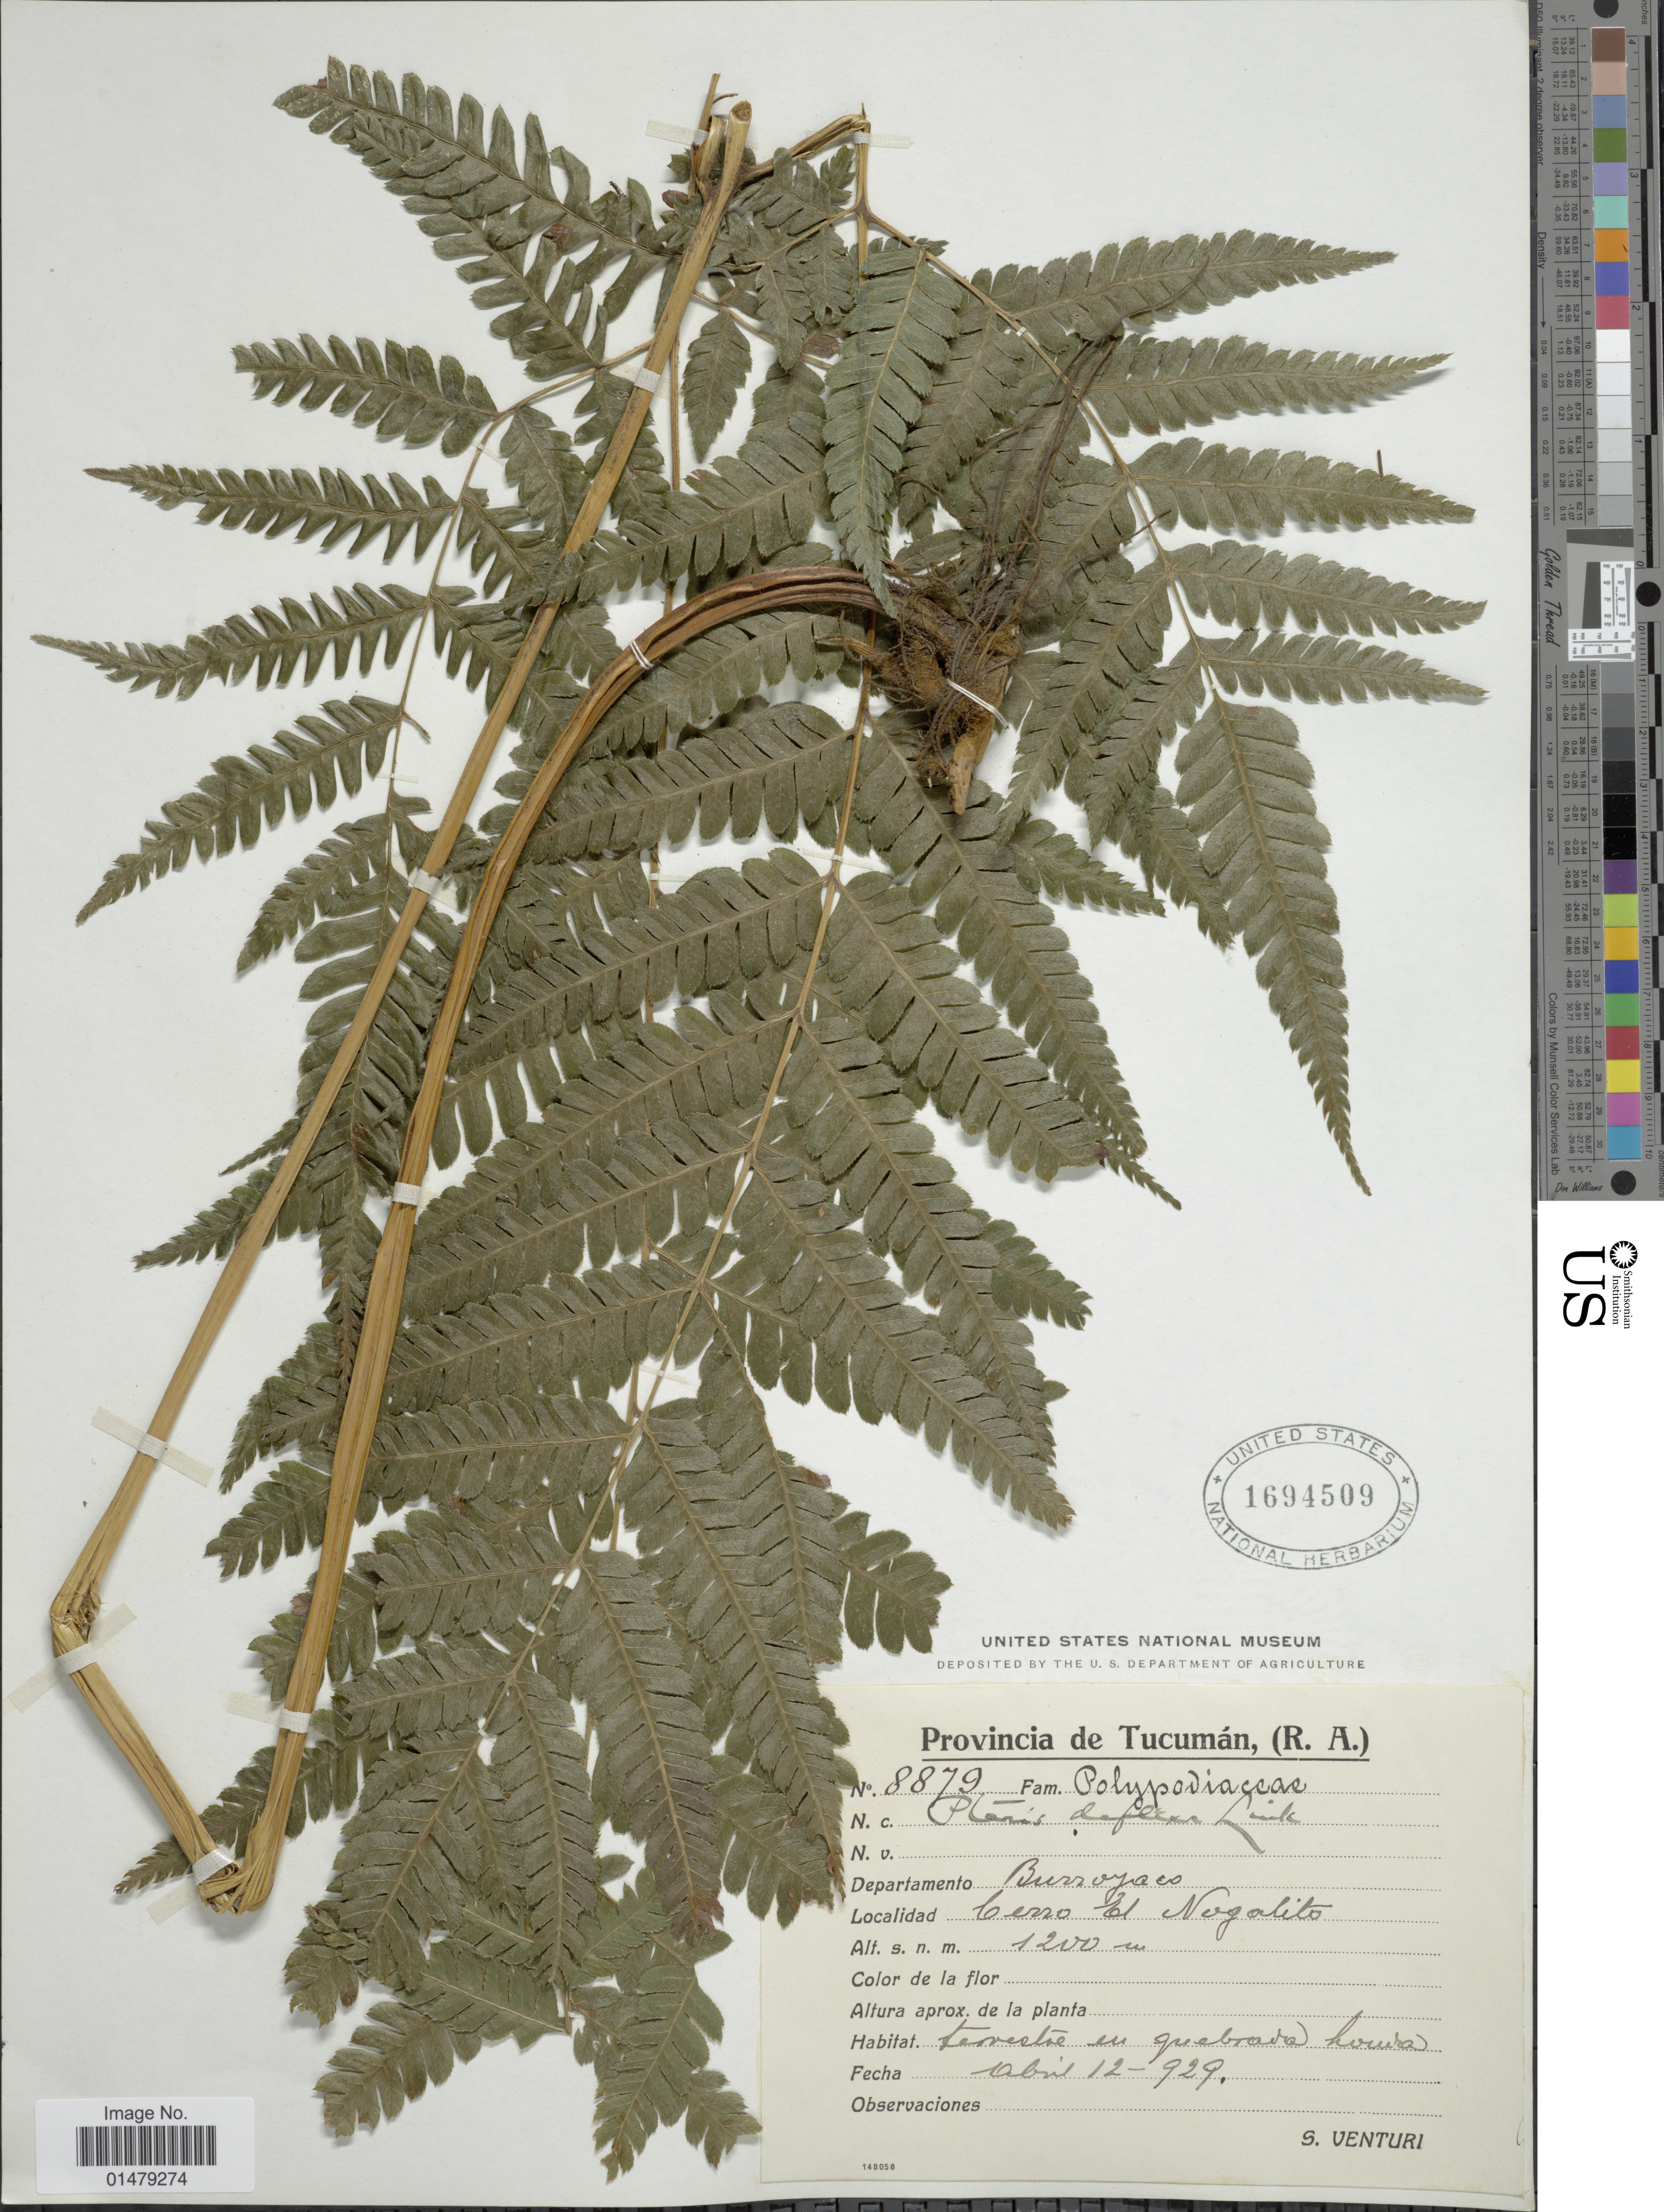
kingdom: Plantae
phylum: Tracheophyta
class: Polypodiopsida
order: Polypodiales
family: Pteridaceae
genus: Pteris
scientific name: Pteris deflexa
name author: Link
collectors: S. Venturi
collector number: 8879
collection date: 1929-04-12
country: Argentina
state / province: Tucuman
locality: Provincia de Tucuman, (R. A.). Departamento Burro Yaco. Cerro El Nogalito.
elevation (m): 1200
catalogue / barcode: US 1694509